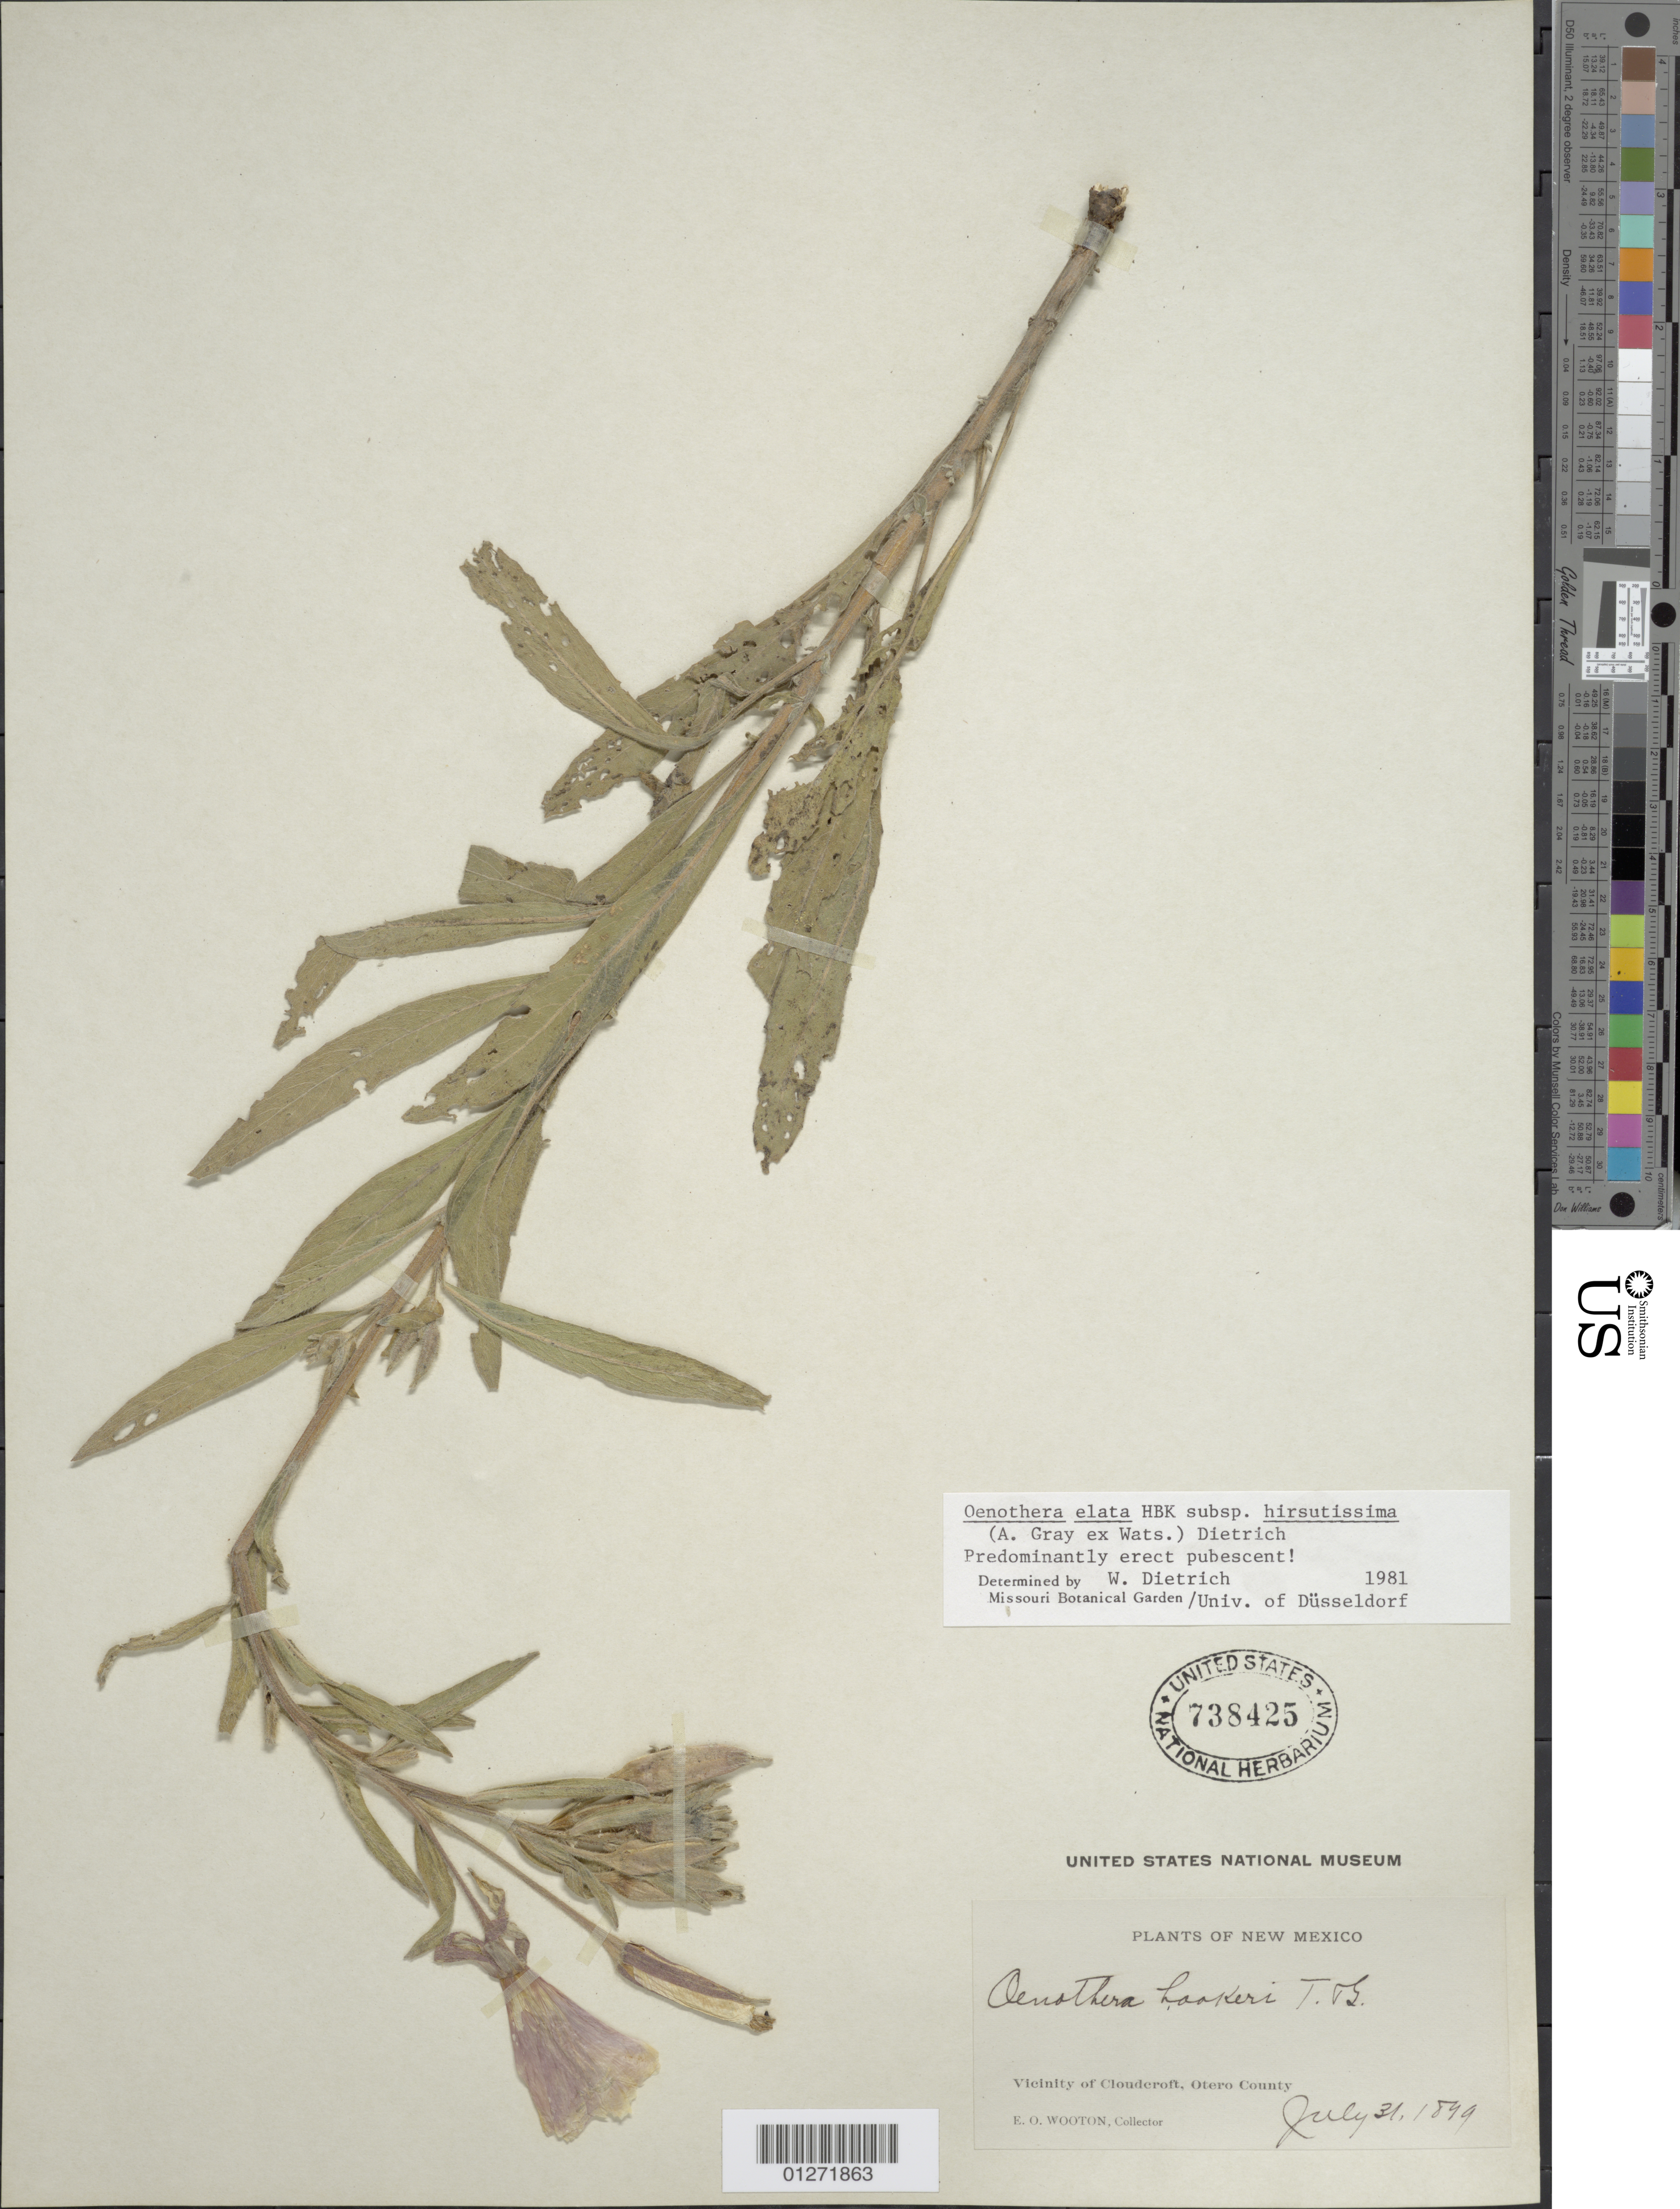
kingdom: Plantae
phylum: Tracheophyta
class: Magnoliopsida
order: Myrtales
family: Onagraceae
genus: Oenothera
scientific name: Oenothera elata subsp. hirsutissima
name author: (A. Gray ex S. Watson) W. Dietr.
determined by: Dietrich, W.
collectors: E. O. Wooton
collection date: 1899-07-31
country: United States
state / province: New Mexico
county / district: Otero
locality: Vicinity of Coloudcroft.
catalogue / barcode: US 738425